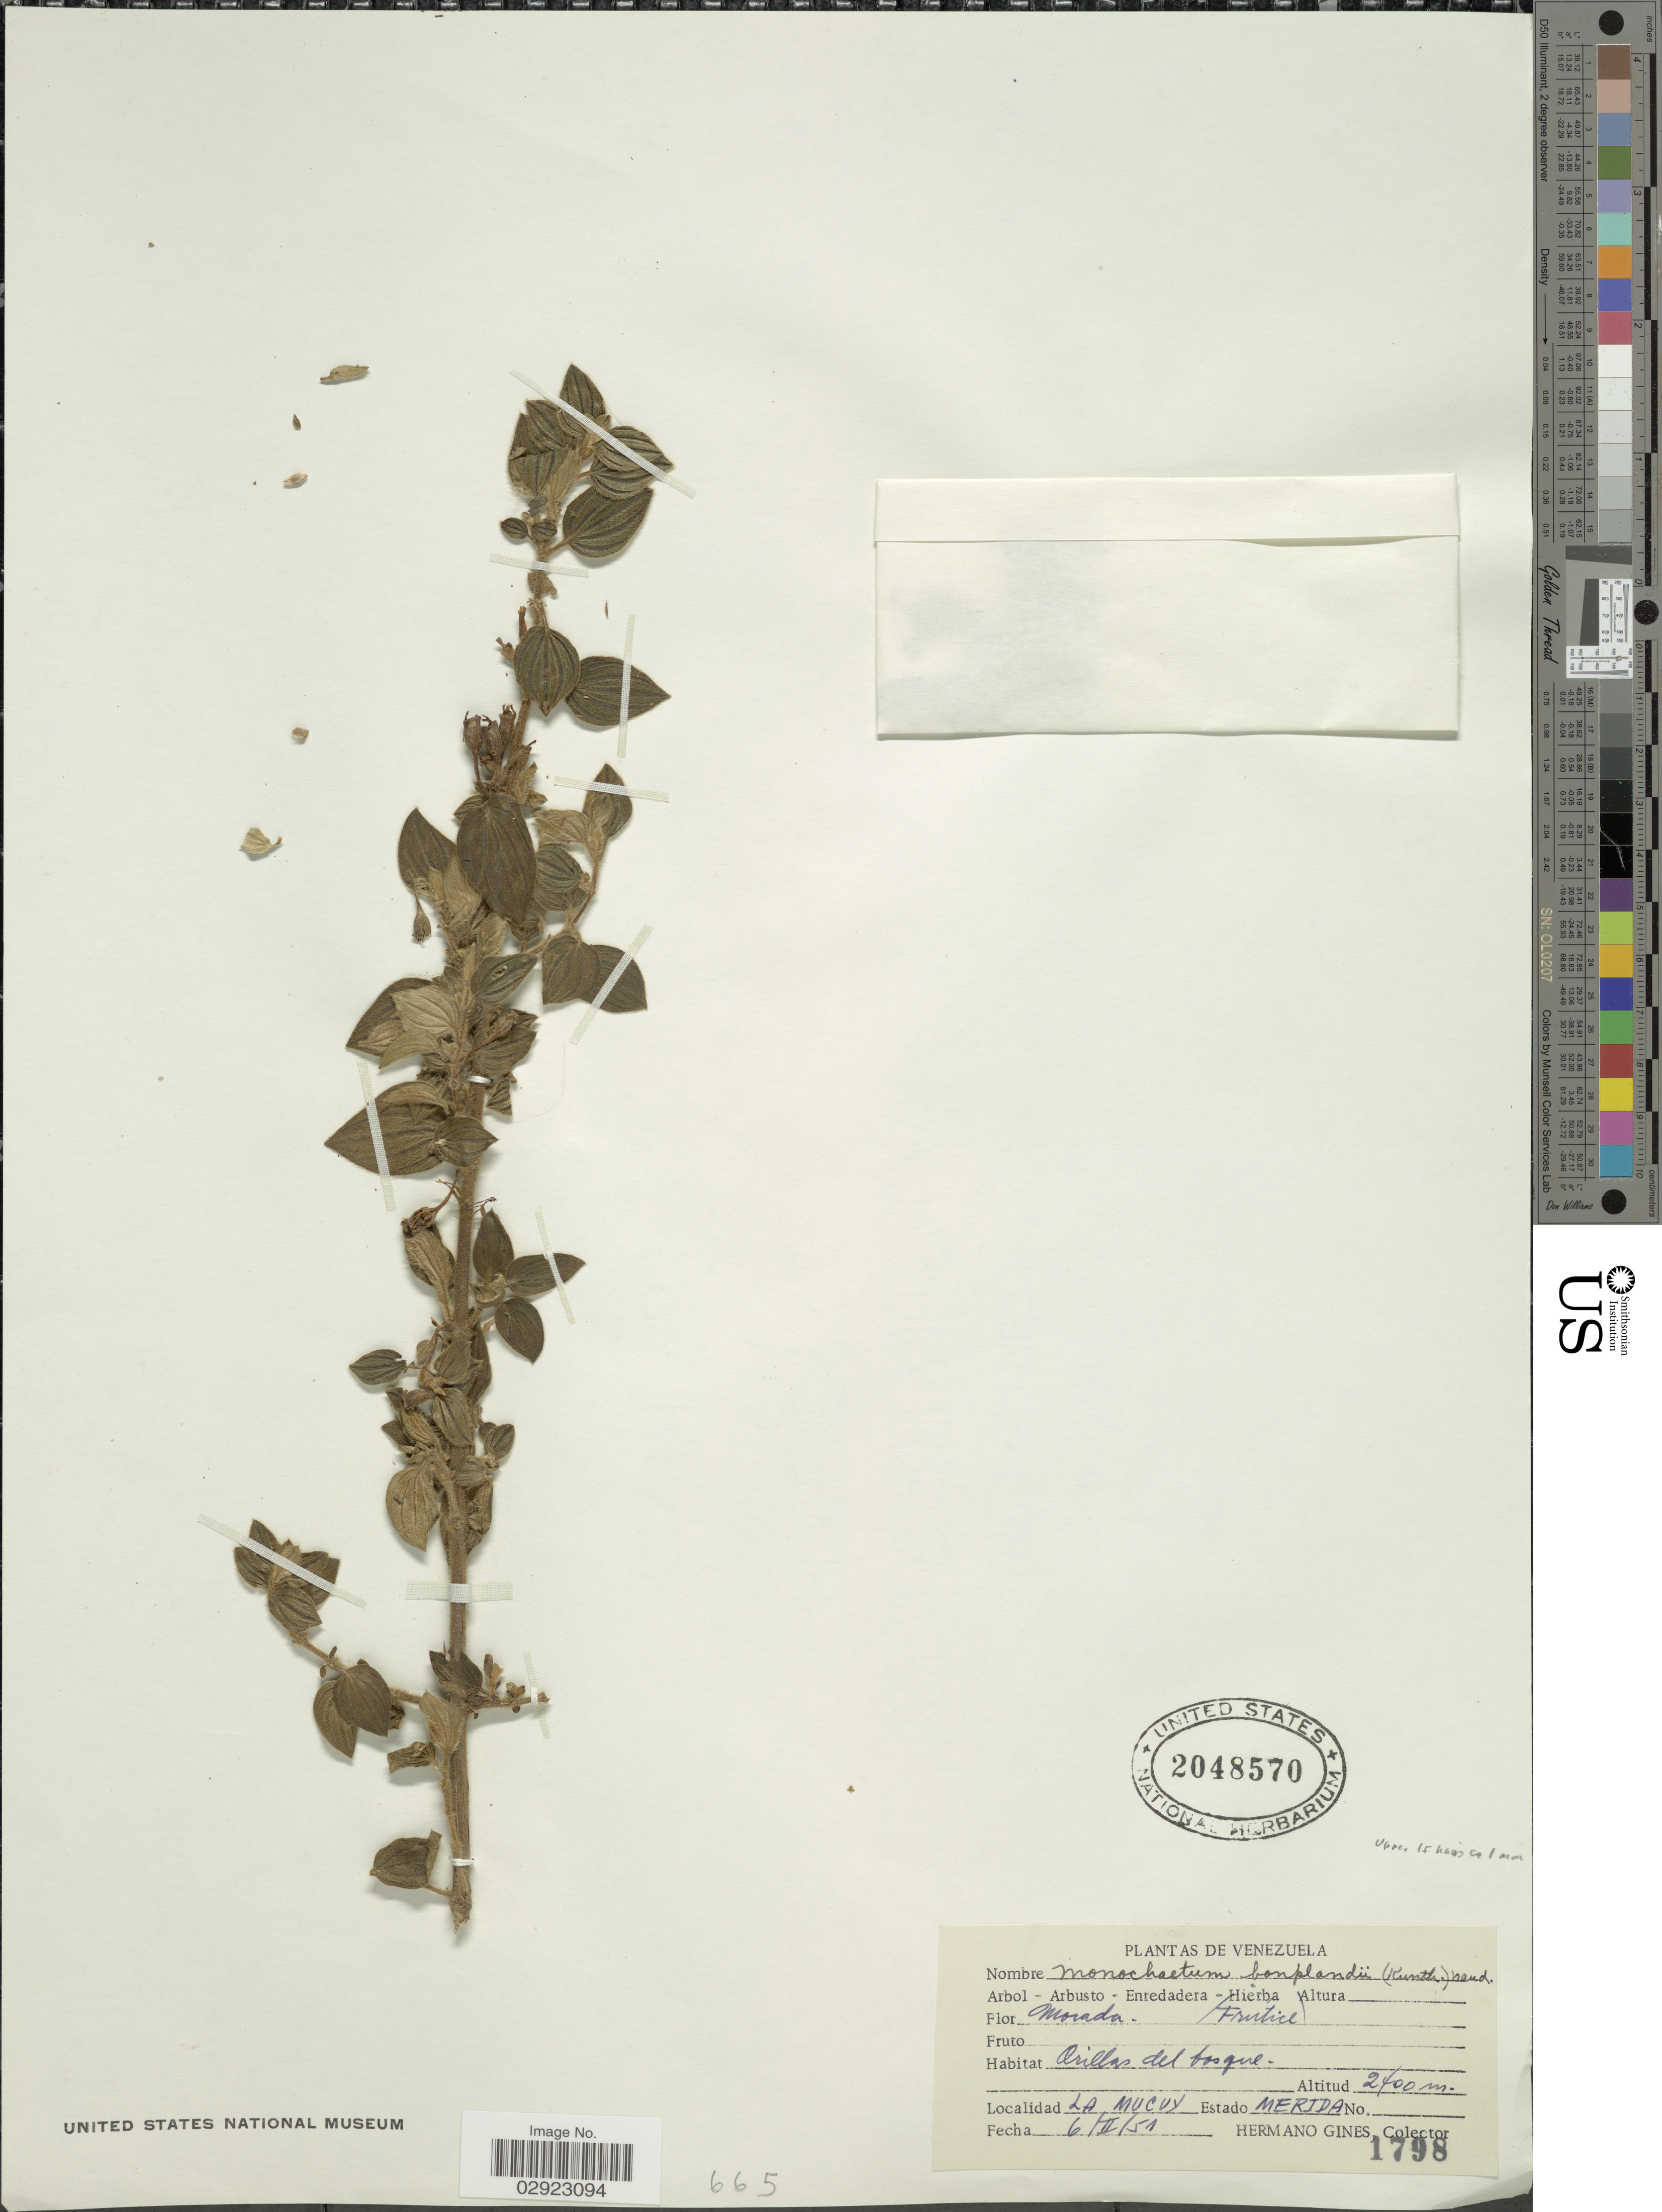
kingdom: Plantae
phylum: Tracheophyta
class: Magnoliopsida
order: Myrtales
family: Melastomataceae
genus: Monochaetum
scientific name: Monochaetum bonplandii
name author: (Kunth) Naudin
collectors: Bro. Gines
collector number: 1798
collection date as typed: Transcribed d/m/y: 6/2/51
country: Venezuela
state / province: Mérida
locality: La Mucuy.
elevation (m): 2400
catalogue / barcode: US 2048570